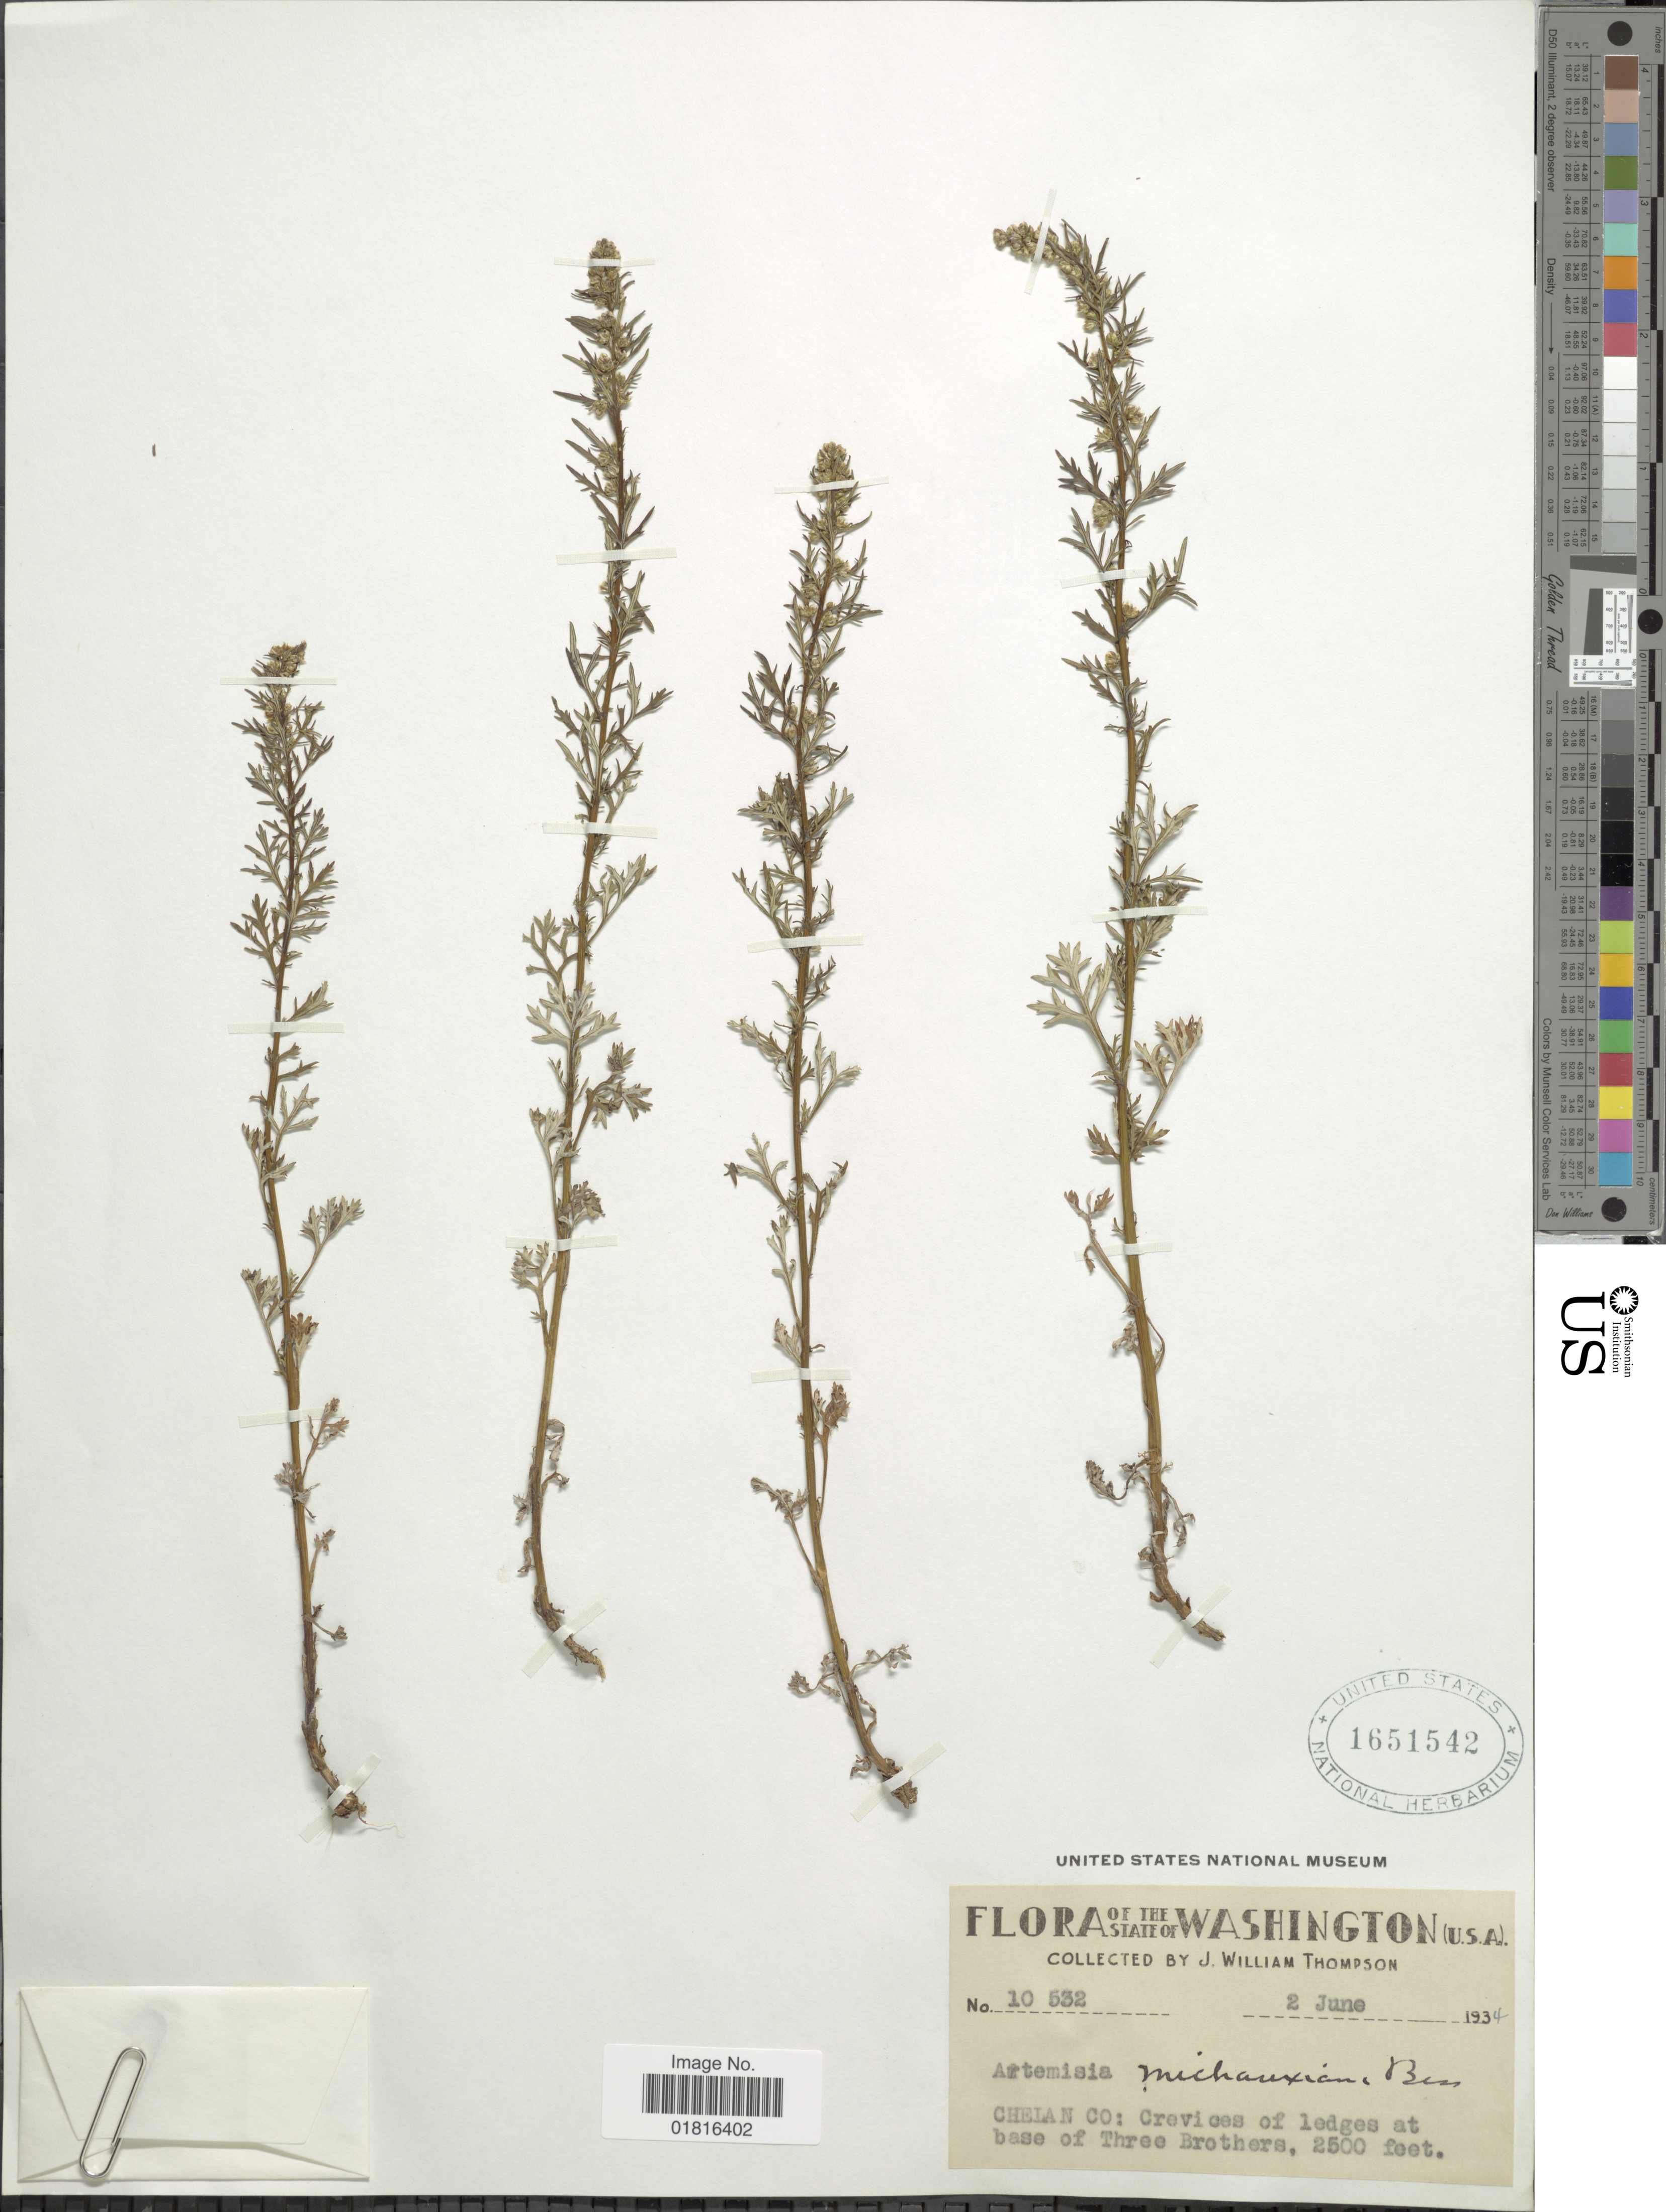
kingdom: Plantae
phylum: Tracheophyta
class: Magnoliopsida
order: Asterales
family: Asteraceae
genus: Artemisia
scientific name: Artemisia michauxiana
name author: Besser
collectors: J. W. Thompson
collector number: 10532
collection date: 1934-06-02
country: United States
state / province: Washington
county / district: Chelan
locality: Chelan Co: Crevices of ledges at base of Three Brothers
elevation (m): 762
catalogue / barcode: US 1651542